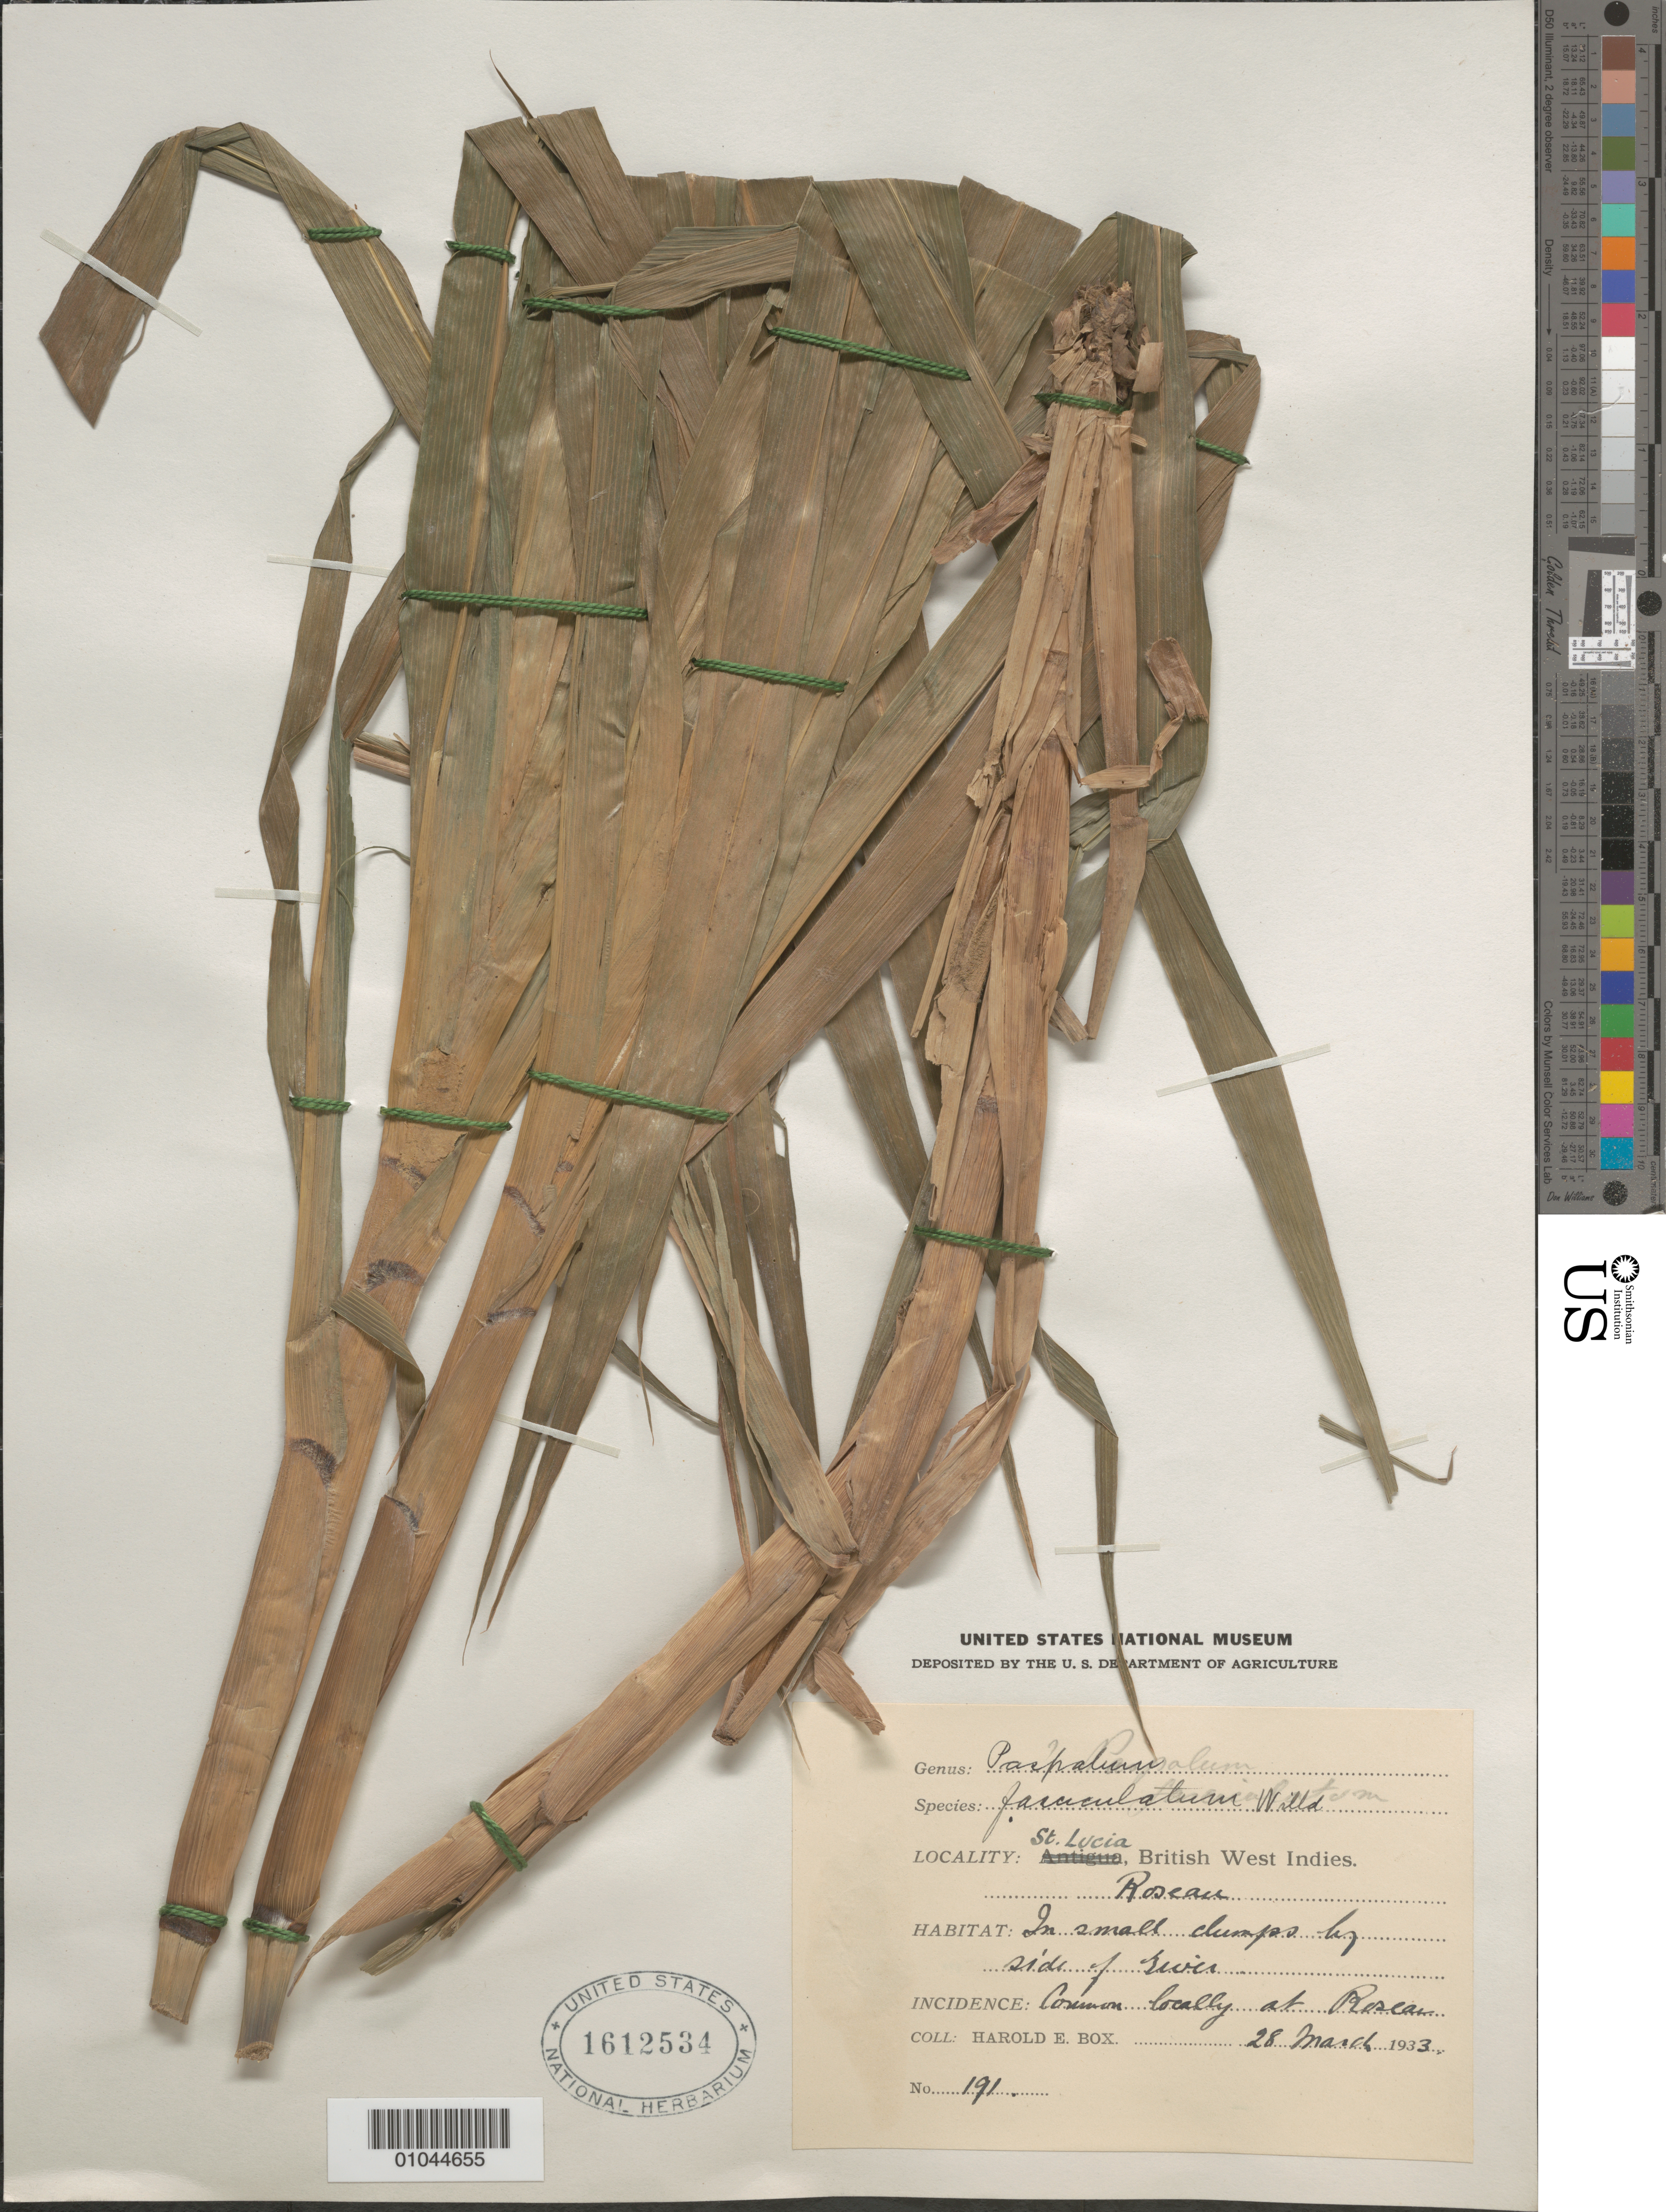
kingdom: Plantae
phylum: Tracheophyta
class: Liliopsida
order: Poales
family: Poaceae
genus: Paspalum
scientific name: Paspalum fasciculatum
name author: Willd. ex Flüggé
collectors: H. E. Box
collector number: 191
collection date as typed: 28 Mar 1933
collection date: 1933-03-28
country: St. Lucia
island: St. Lucia I.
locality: Roseau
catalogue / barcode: US 1612534